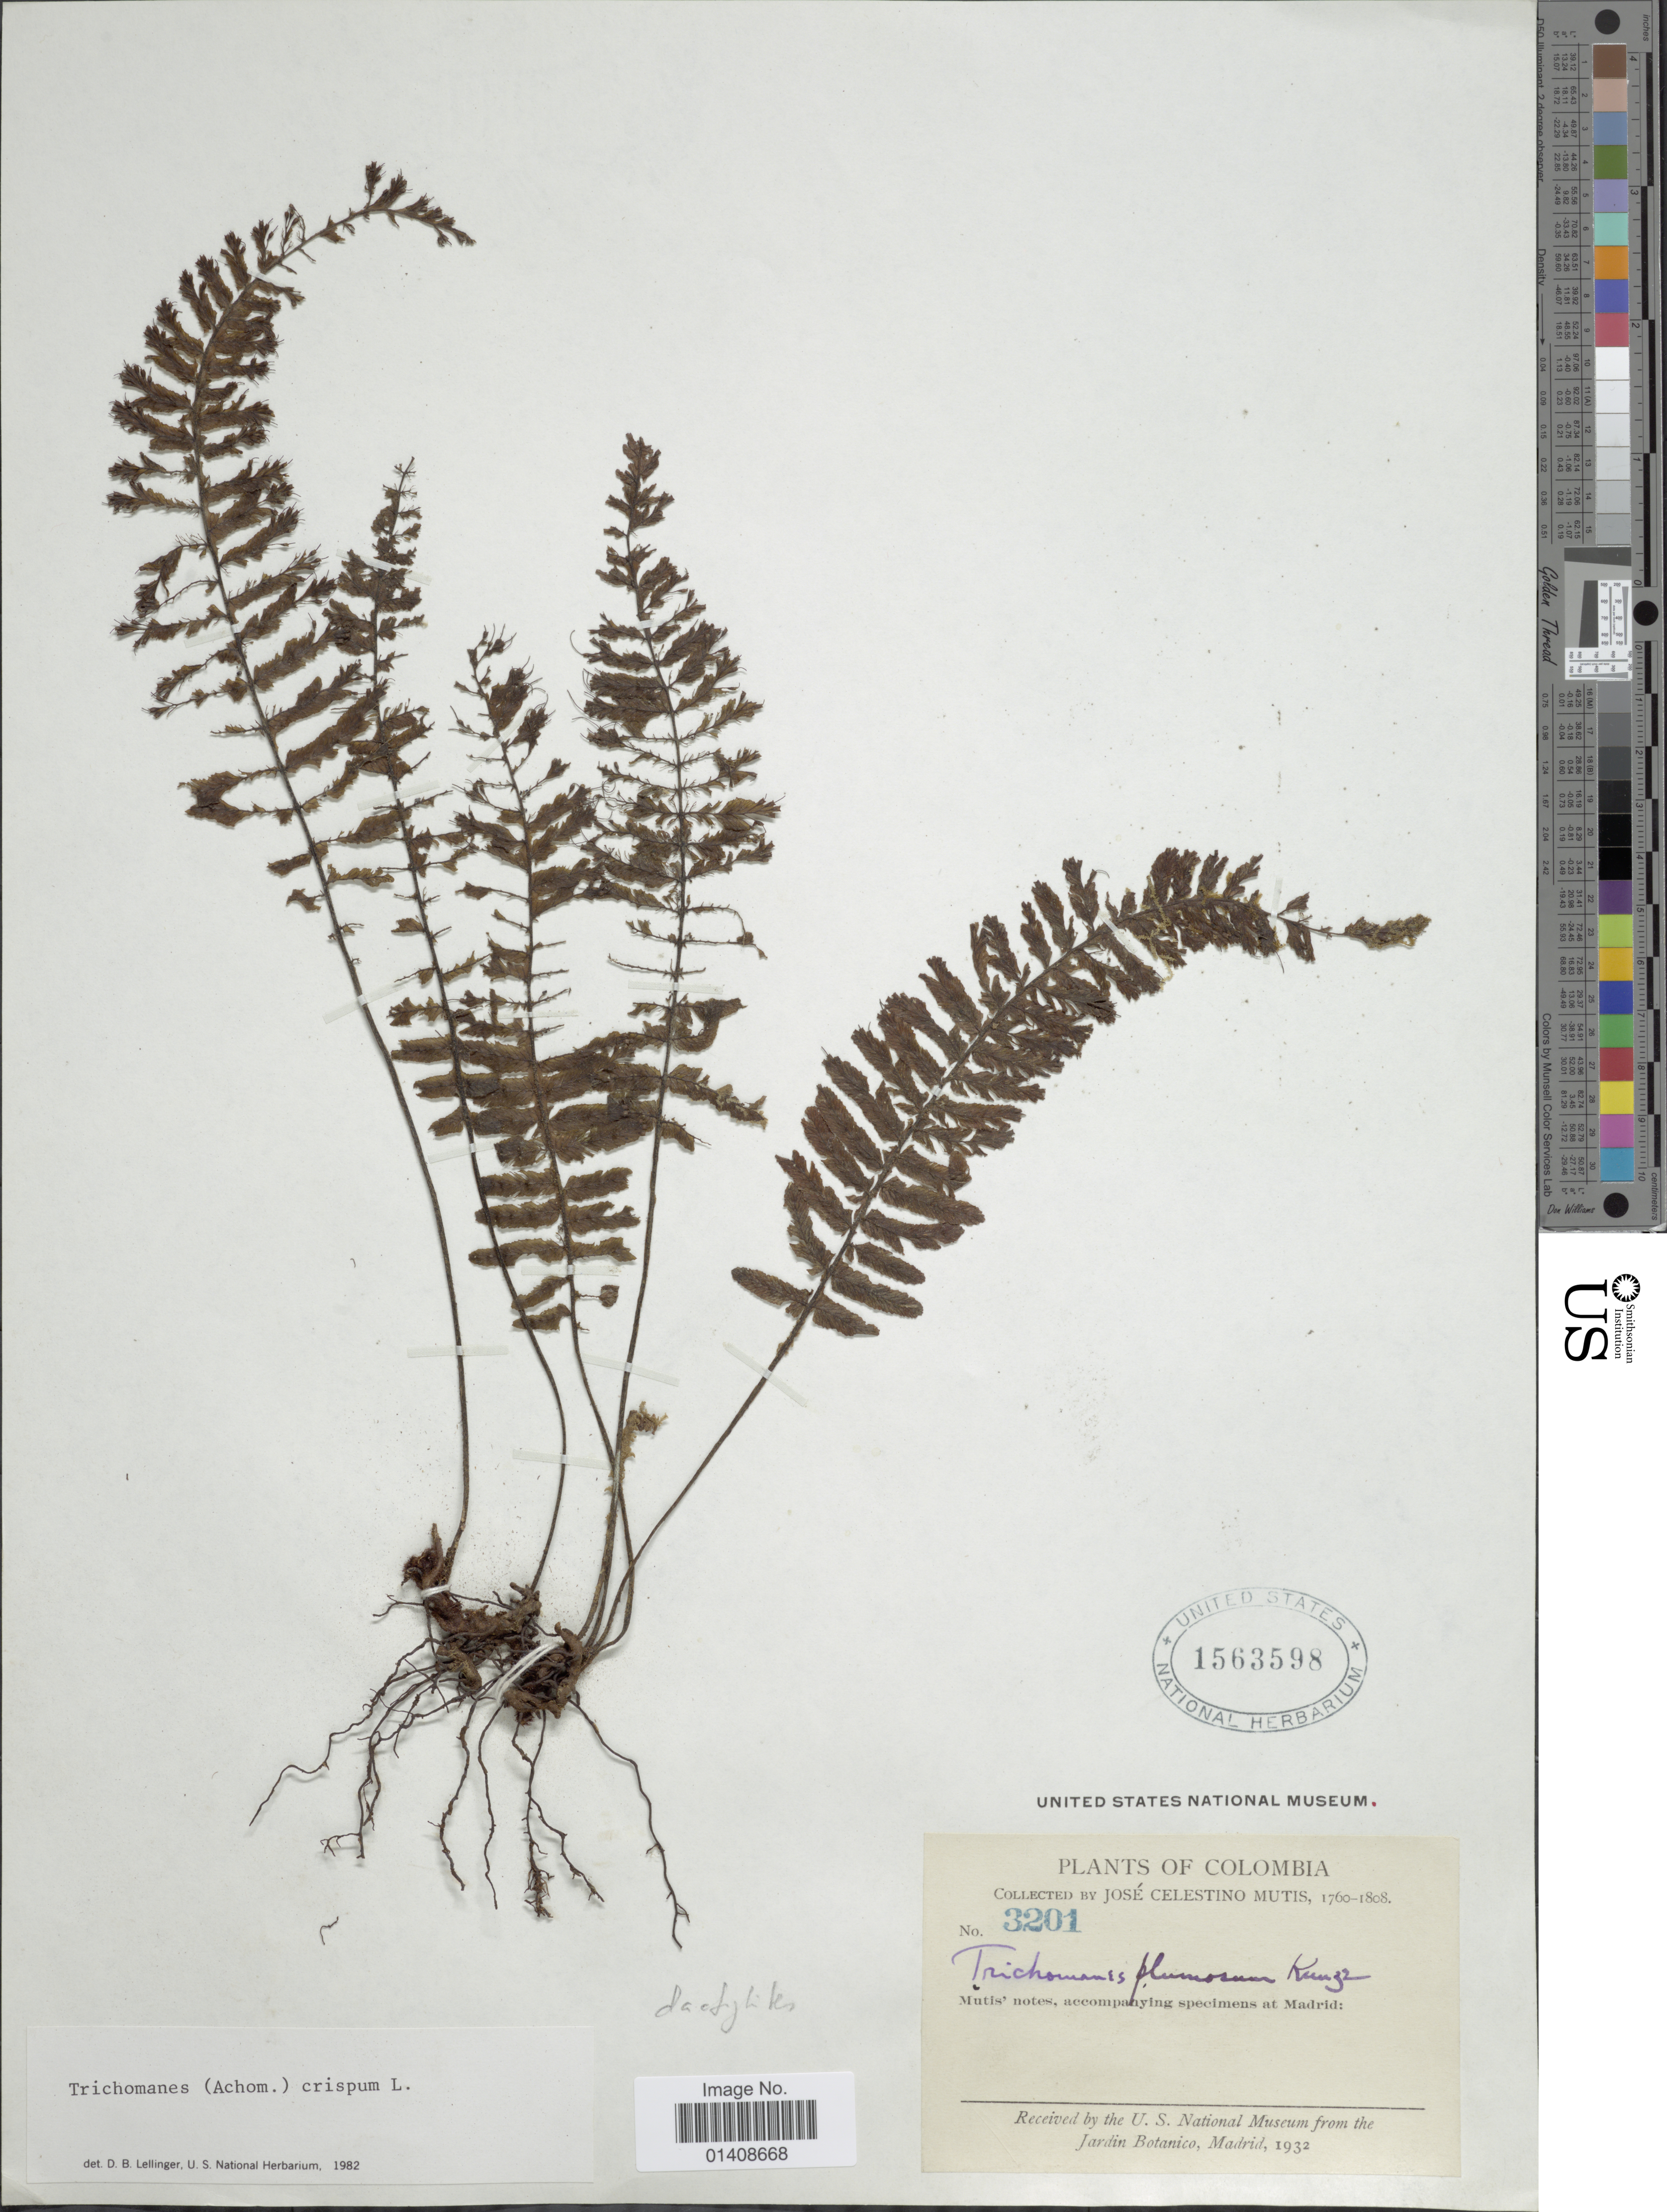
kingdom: Plantae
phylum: Tracheophyta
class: Polypodiopsida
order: Hymenophyllales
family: Hymenophyllaceae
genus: Trichomanes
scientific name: Trichomanes dactylites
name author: Sodiro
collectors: J. C. B. Mutis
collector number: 3201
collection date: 1760/1808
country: Colombia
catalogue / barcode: US 1563598